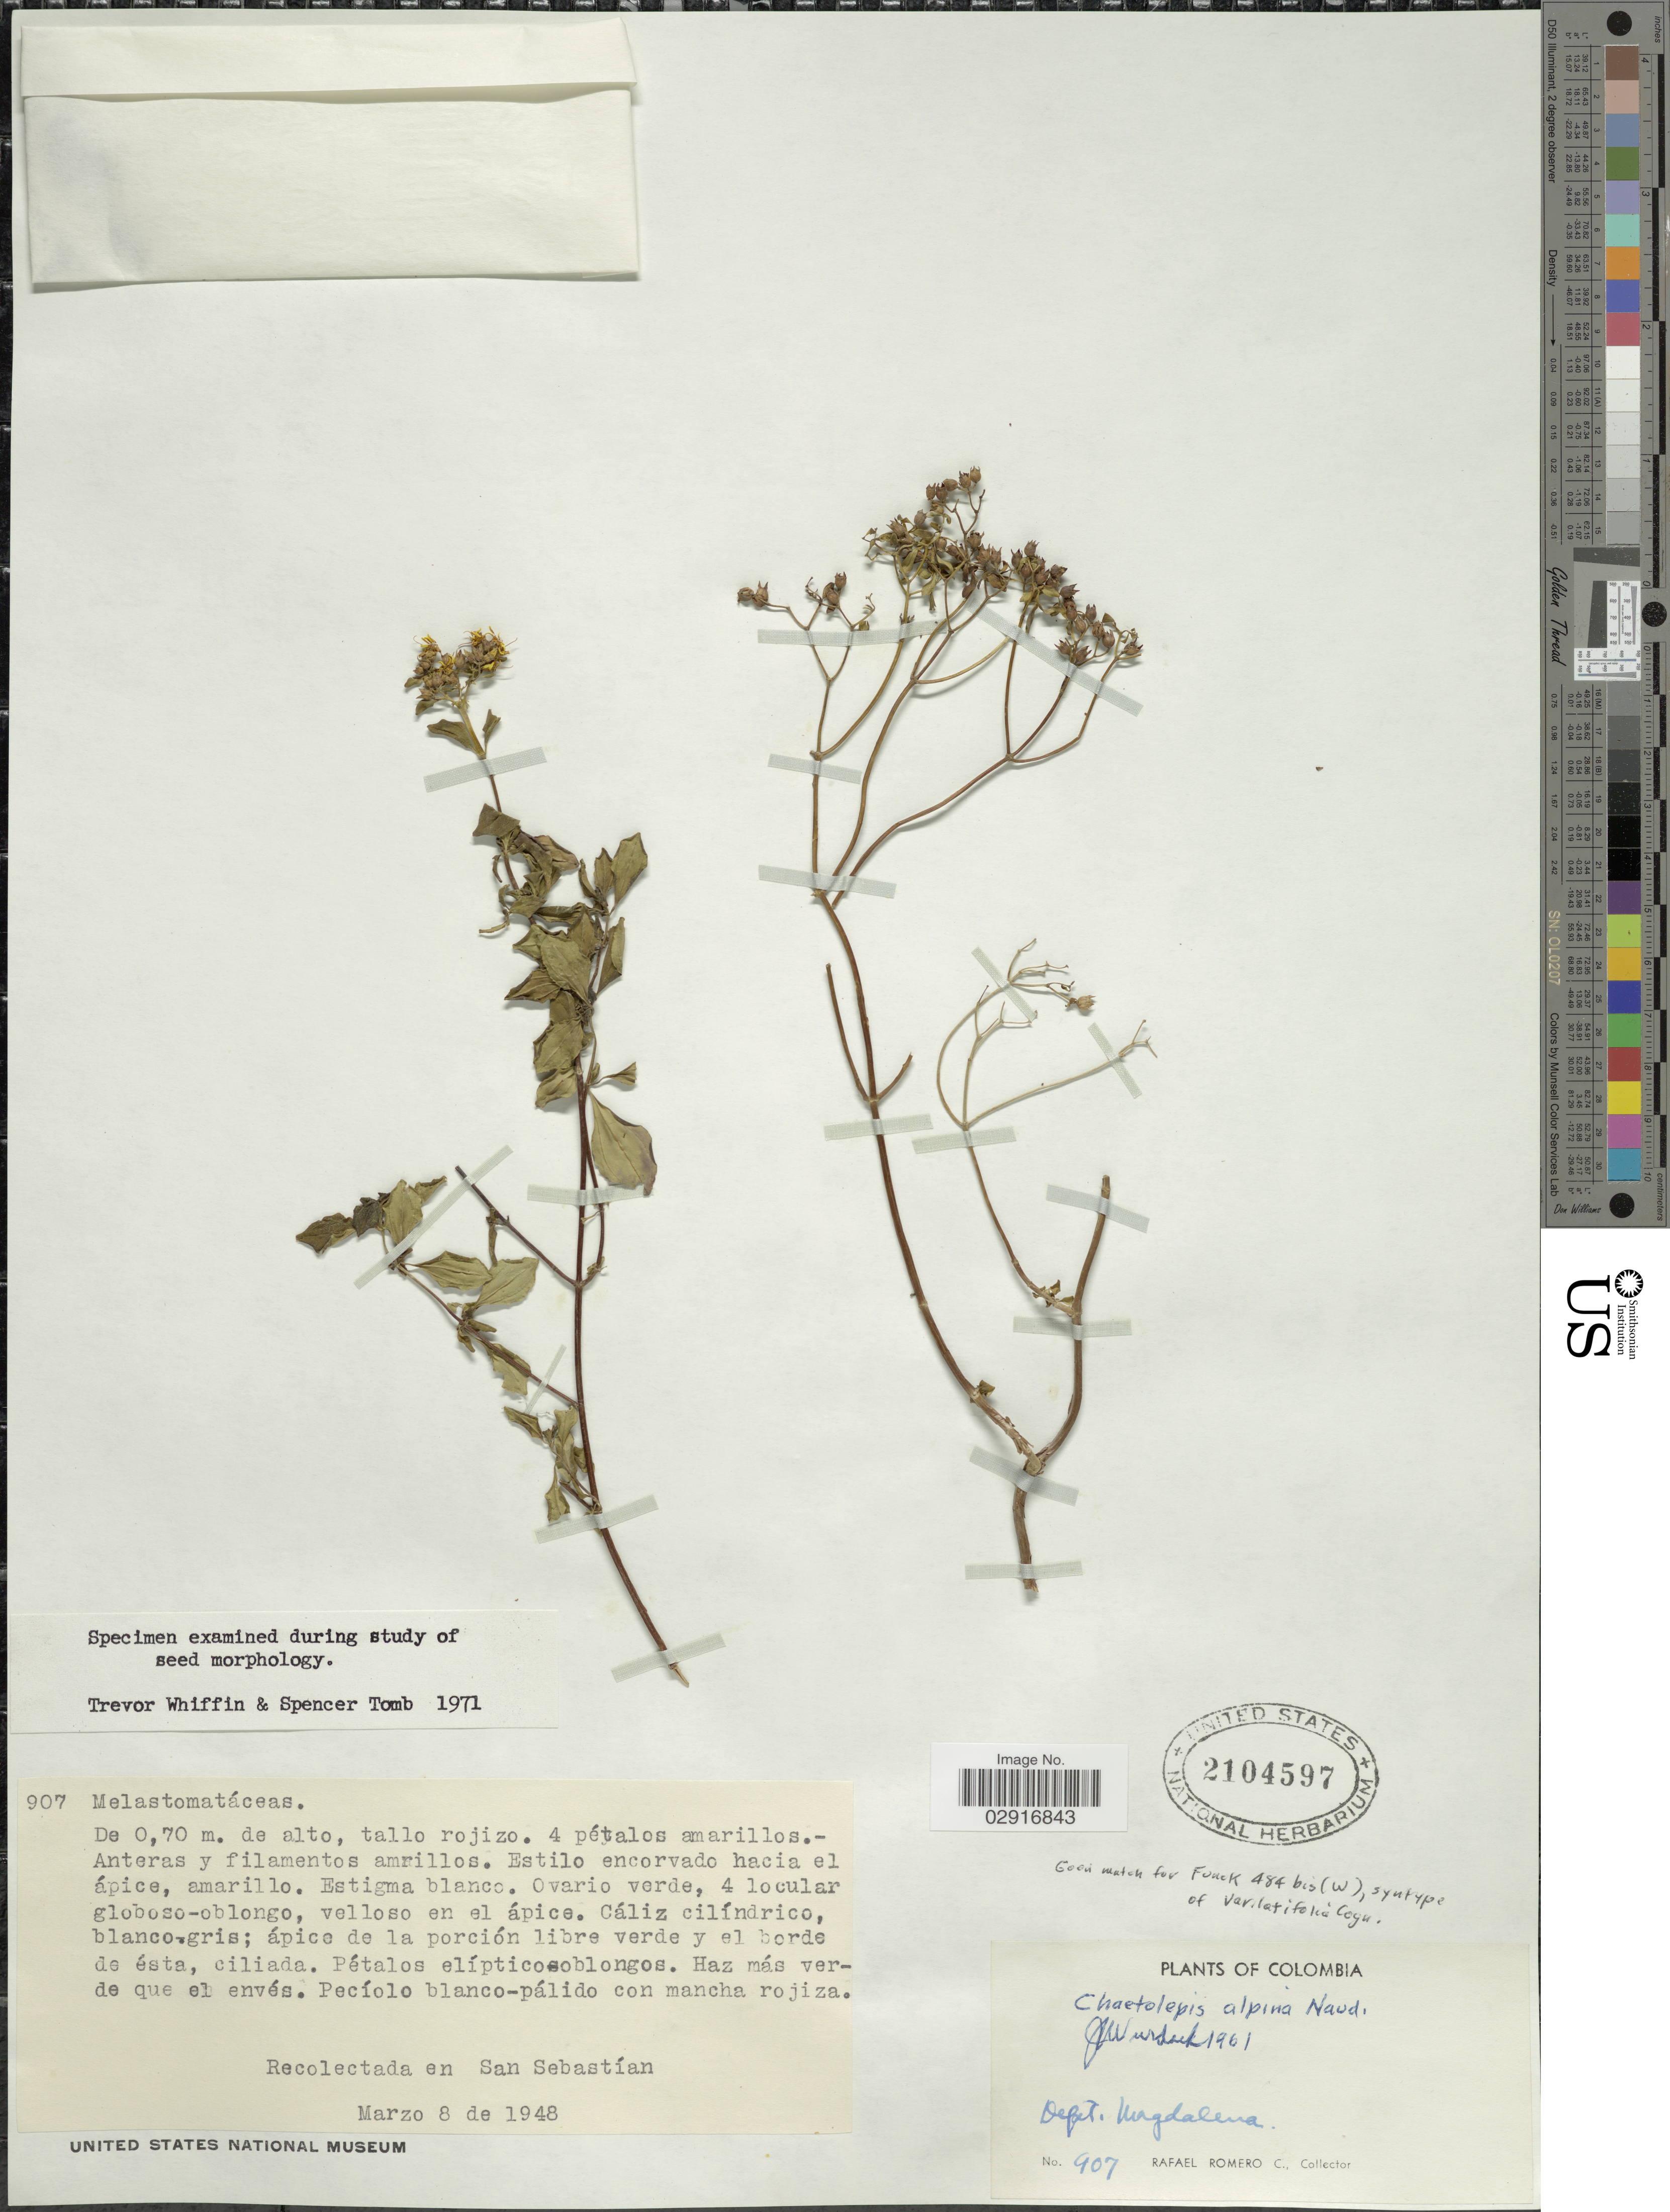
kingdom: Plantae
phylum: Tracheophyta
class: Magnoliopsida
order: Myrtales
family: Melastomataceae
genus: Chaetolepis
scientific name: Chaetolepis alpina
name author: Naudin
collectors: R. Romero Castañeda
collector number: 907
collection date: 1948-03-08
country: Colombia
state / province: Magdalena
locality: Dept. Magdalena. San Sebastían.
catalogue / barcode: US 2104597